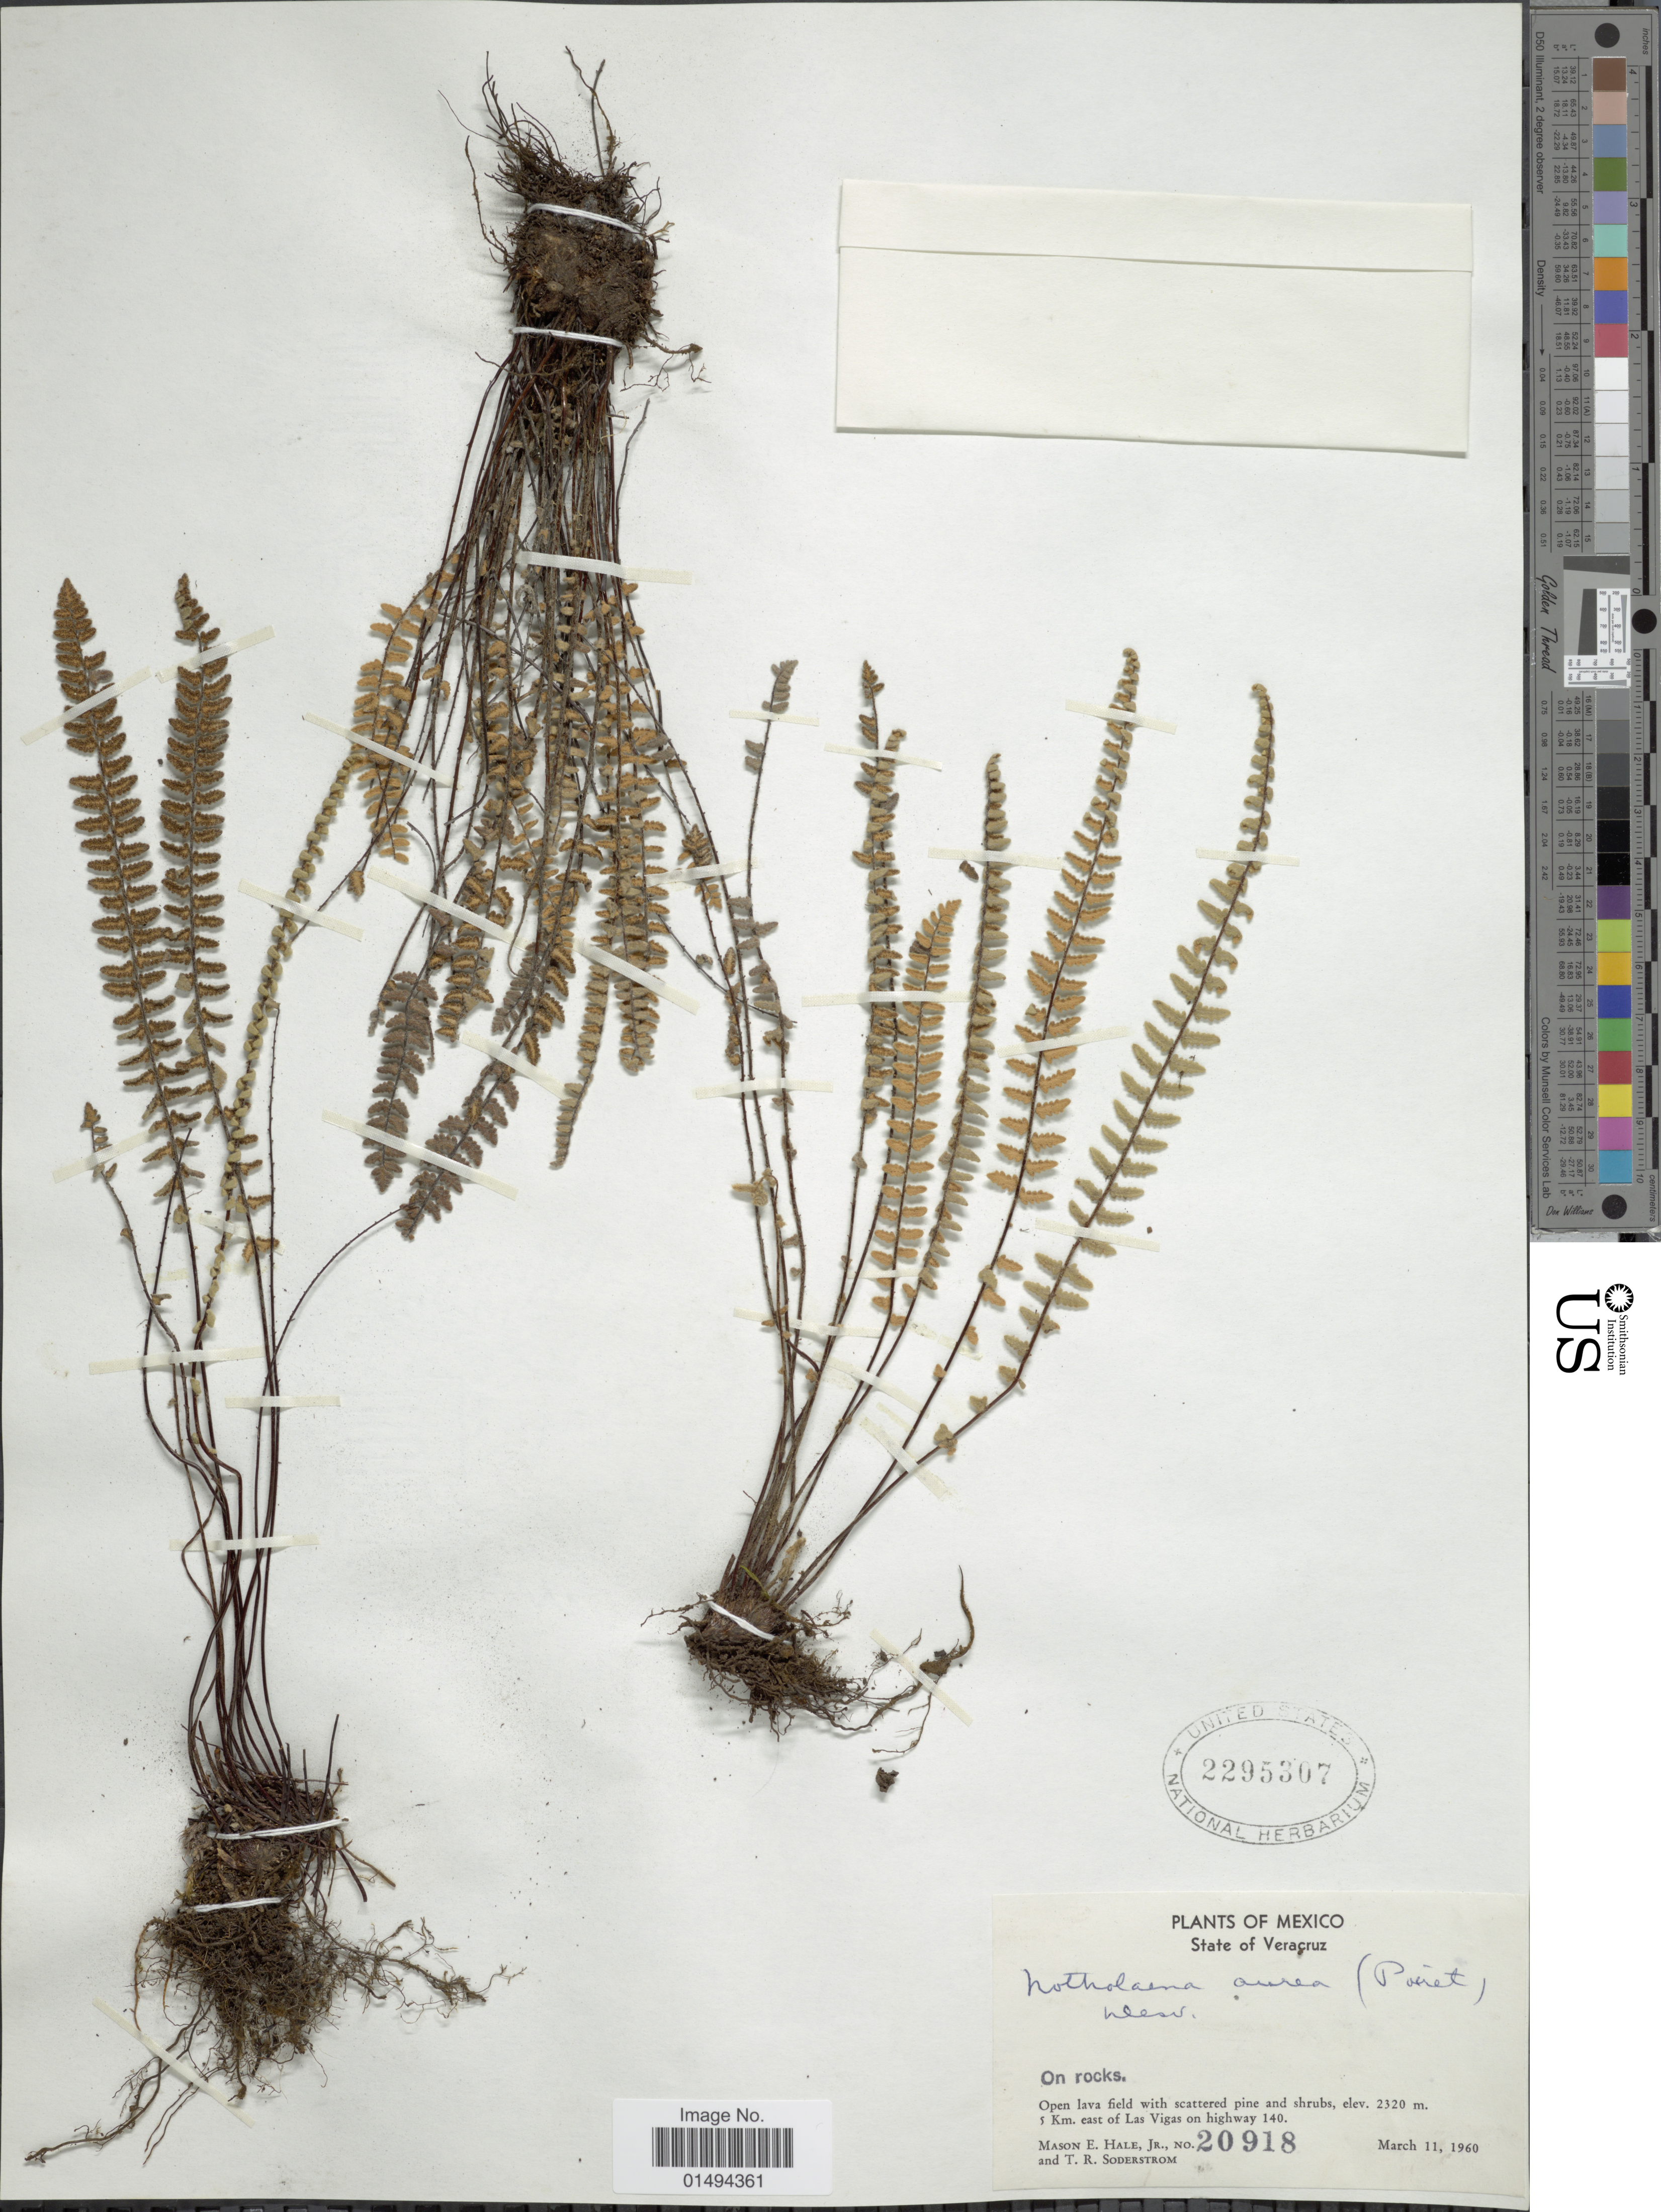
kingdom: Plantae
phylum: Tracheophyta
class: Polypodiopsida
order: Polypodiales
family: Pteridaceae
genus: Myriopteris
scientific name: Myriopteris aurea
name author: (Poir.) Grusz & Windham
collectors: M. Hale & T. R. Soderstrom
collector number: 20918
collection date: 1960-03-11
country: Mexico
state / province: Veracruz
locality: State of Vera Cruz, Open lava field with scattered pine and shrubs, 5 km. east of Las Vigas on highway 140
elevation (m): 2320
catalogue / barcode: US 2295307